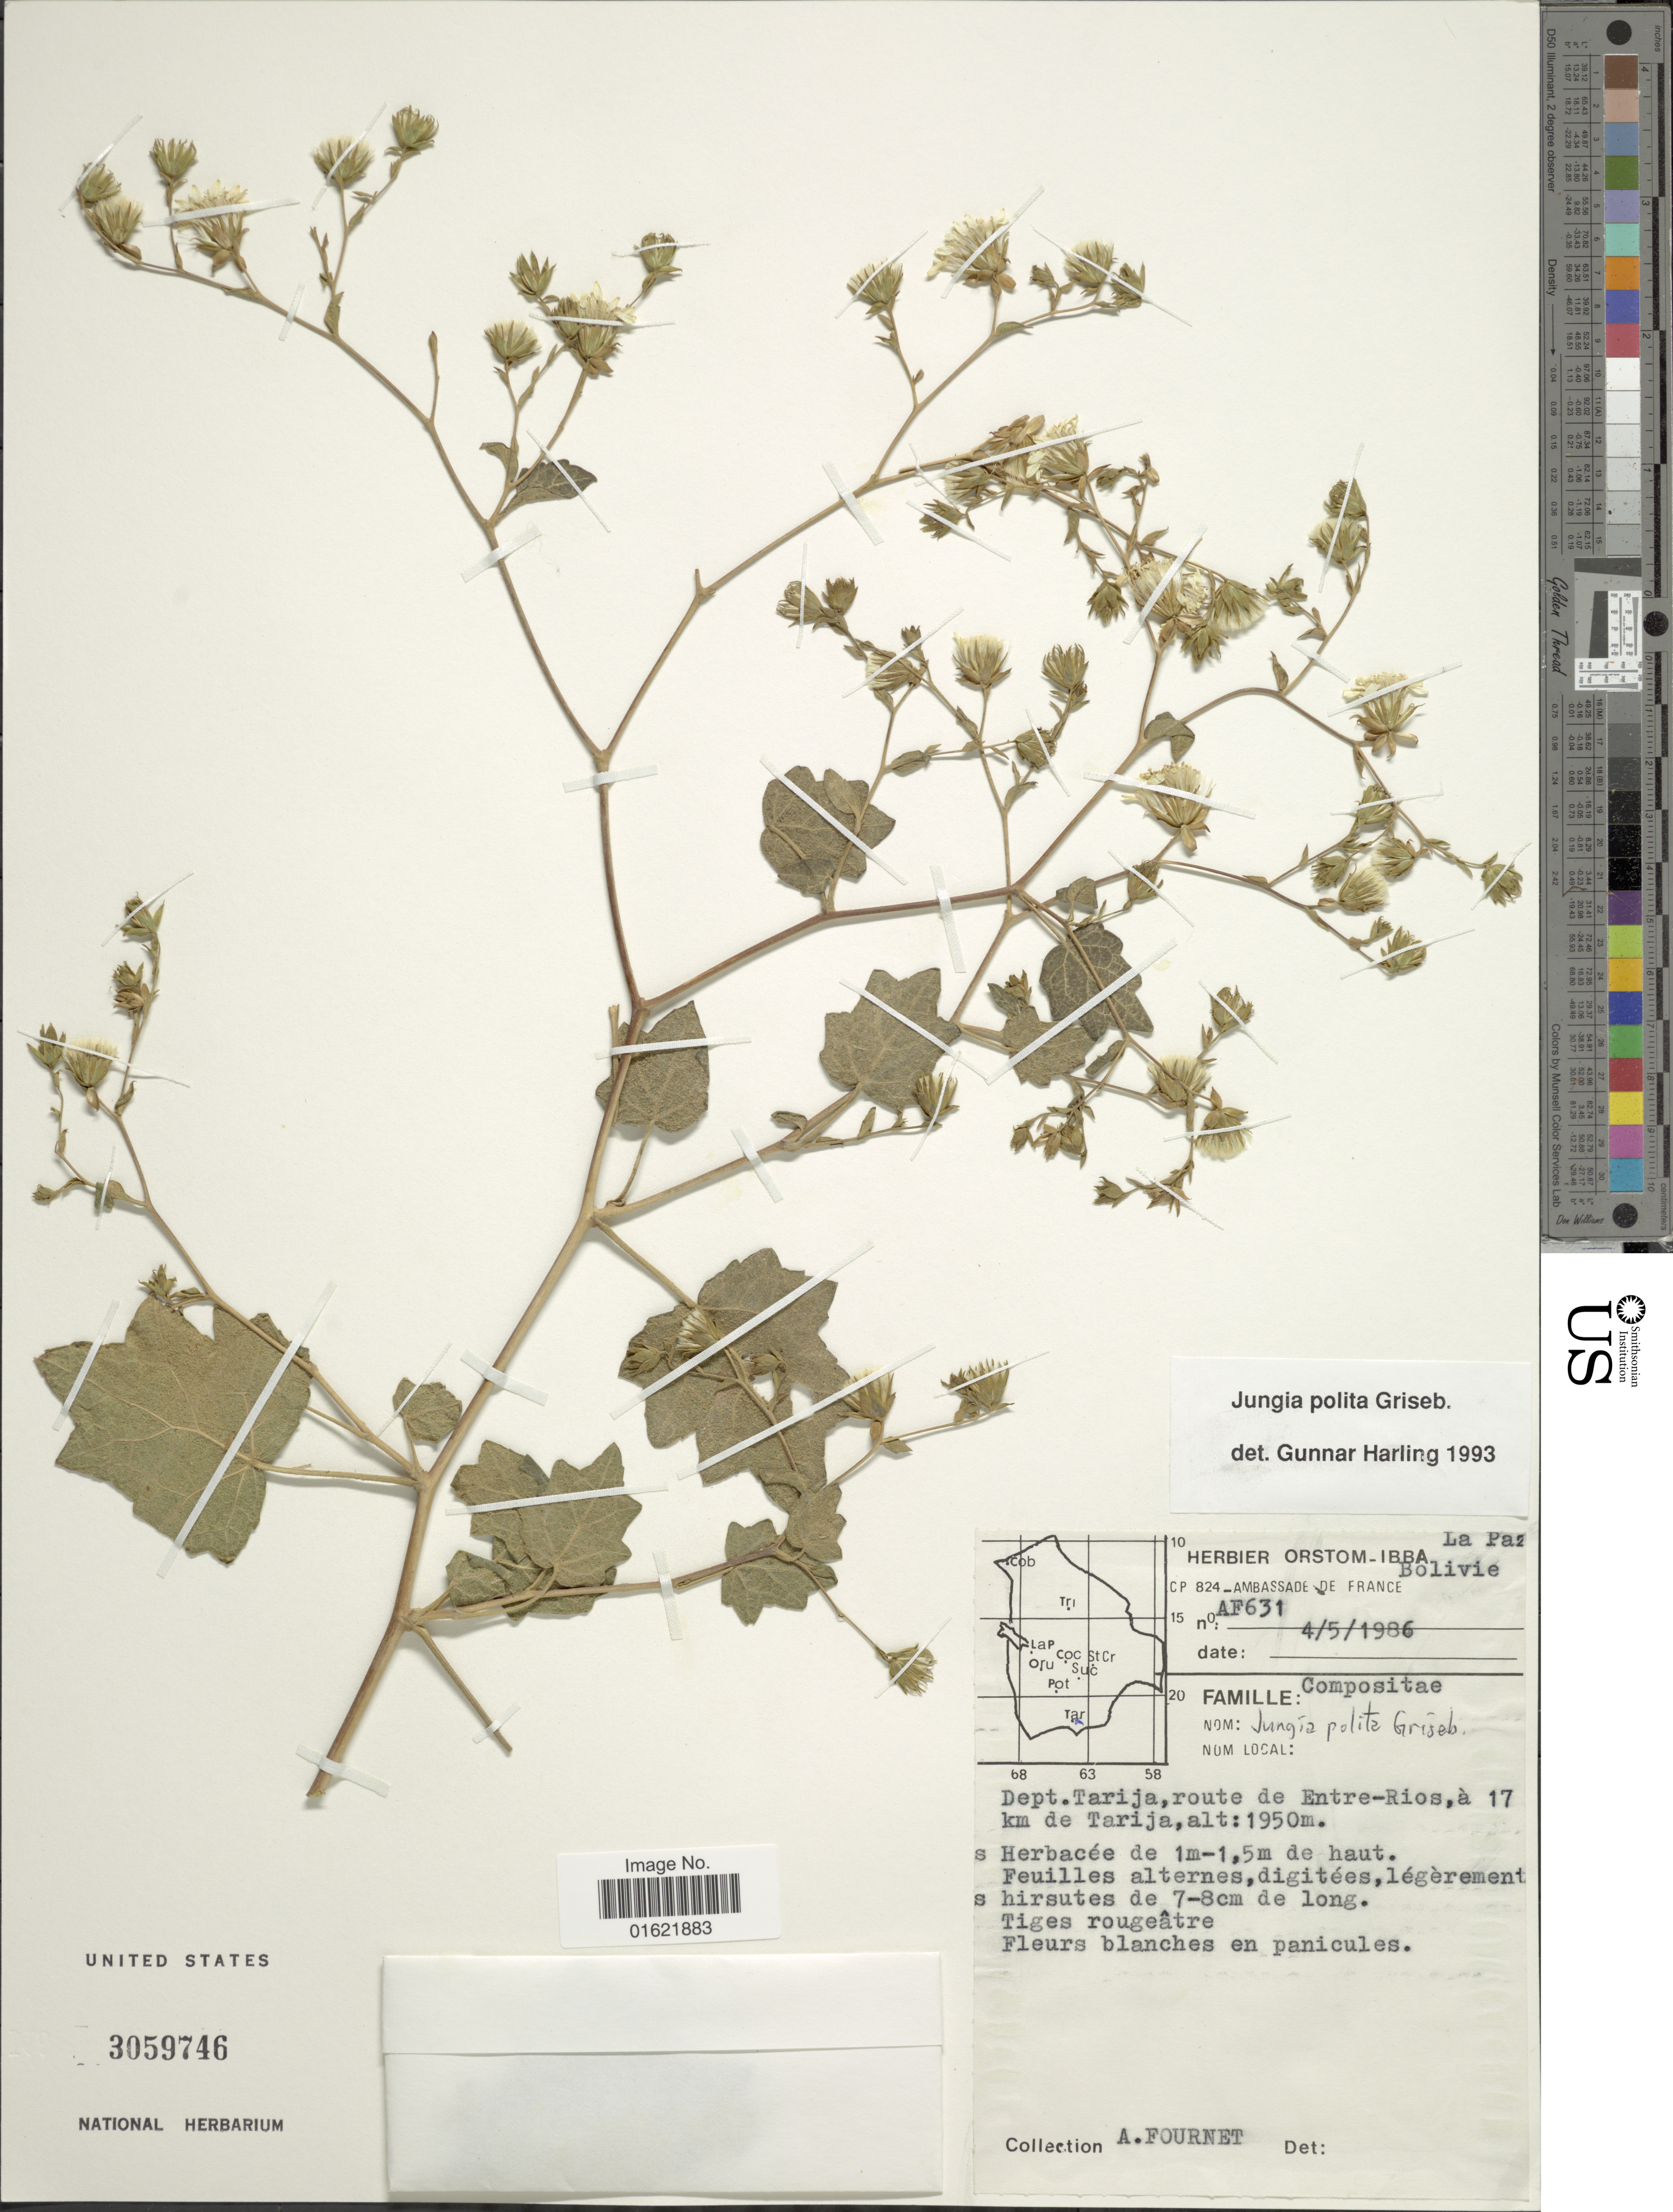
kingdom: Plantae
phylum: Tracheophyta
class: Magnoliopsida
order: Asterales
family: Asteraceae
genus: Jungia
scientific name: Jungia polita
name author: Griseb.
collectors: A. Fournet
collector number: AF631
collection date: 1986-05-04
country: Bolivia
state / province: Tarija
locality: Dept, Tarija, route de Entre-Rios,m a 17 km de Tarija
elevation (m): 1950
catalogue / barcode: US 3059746